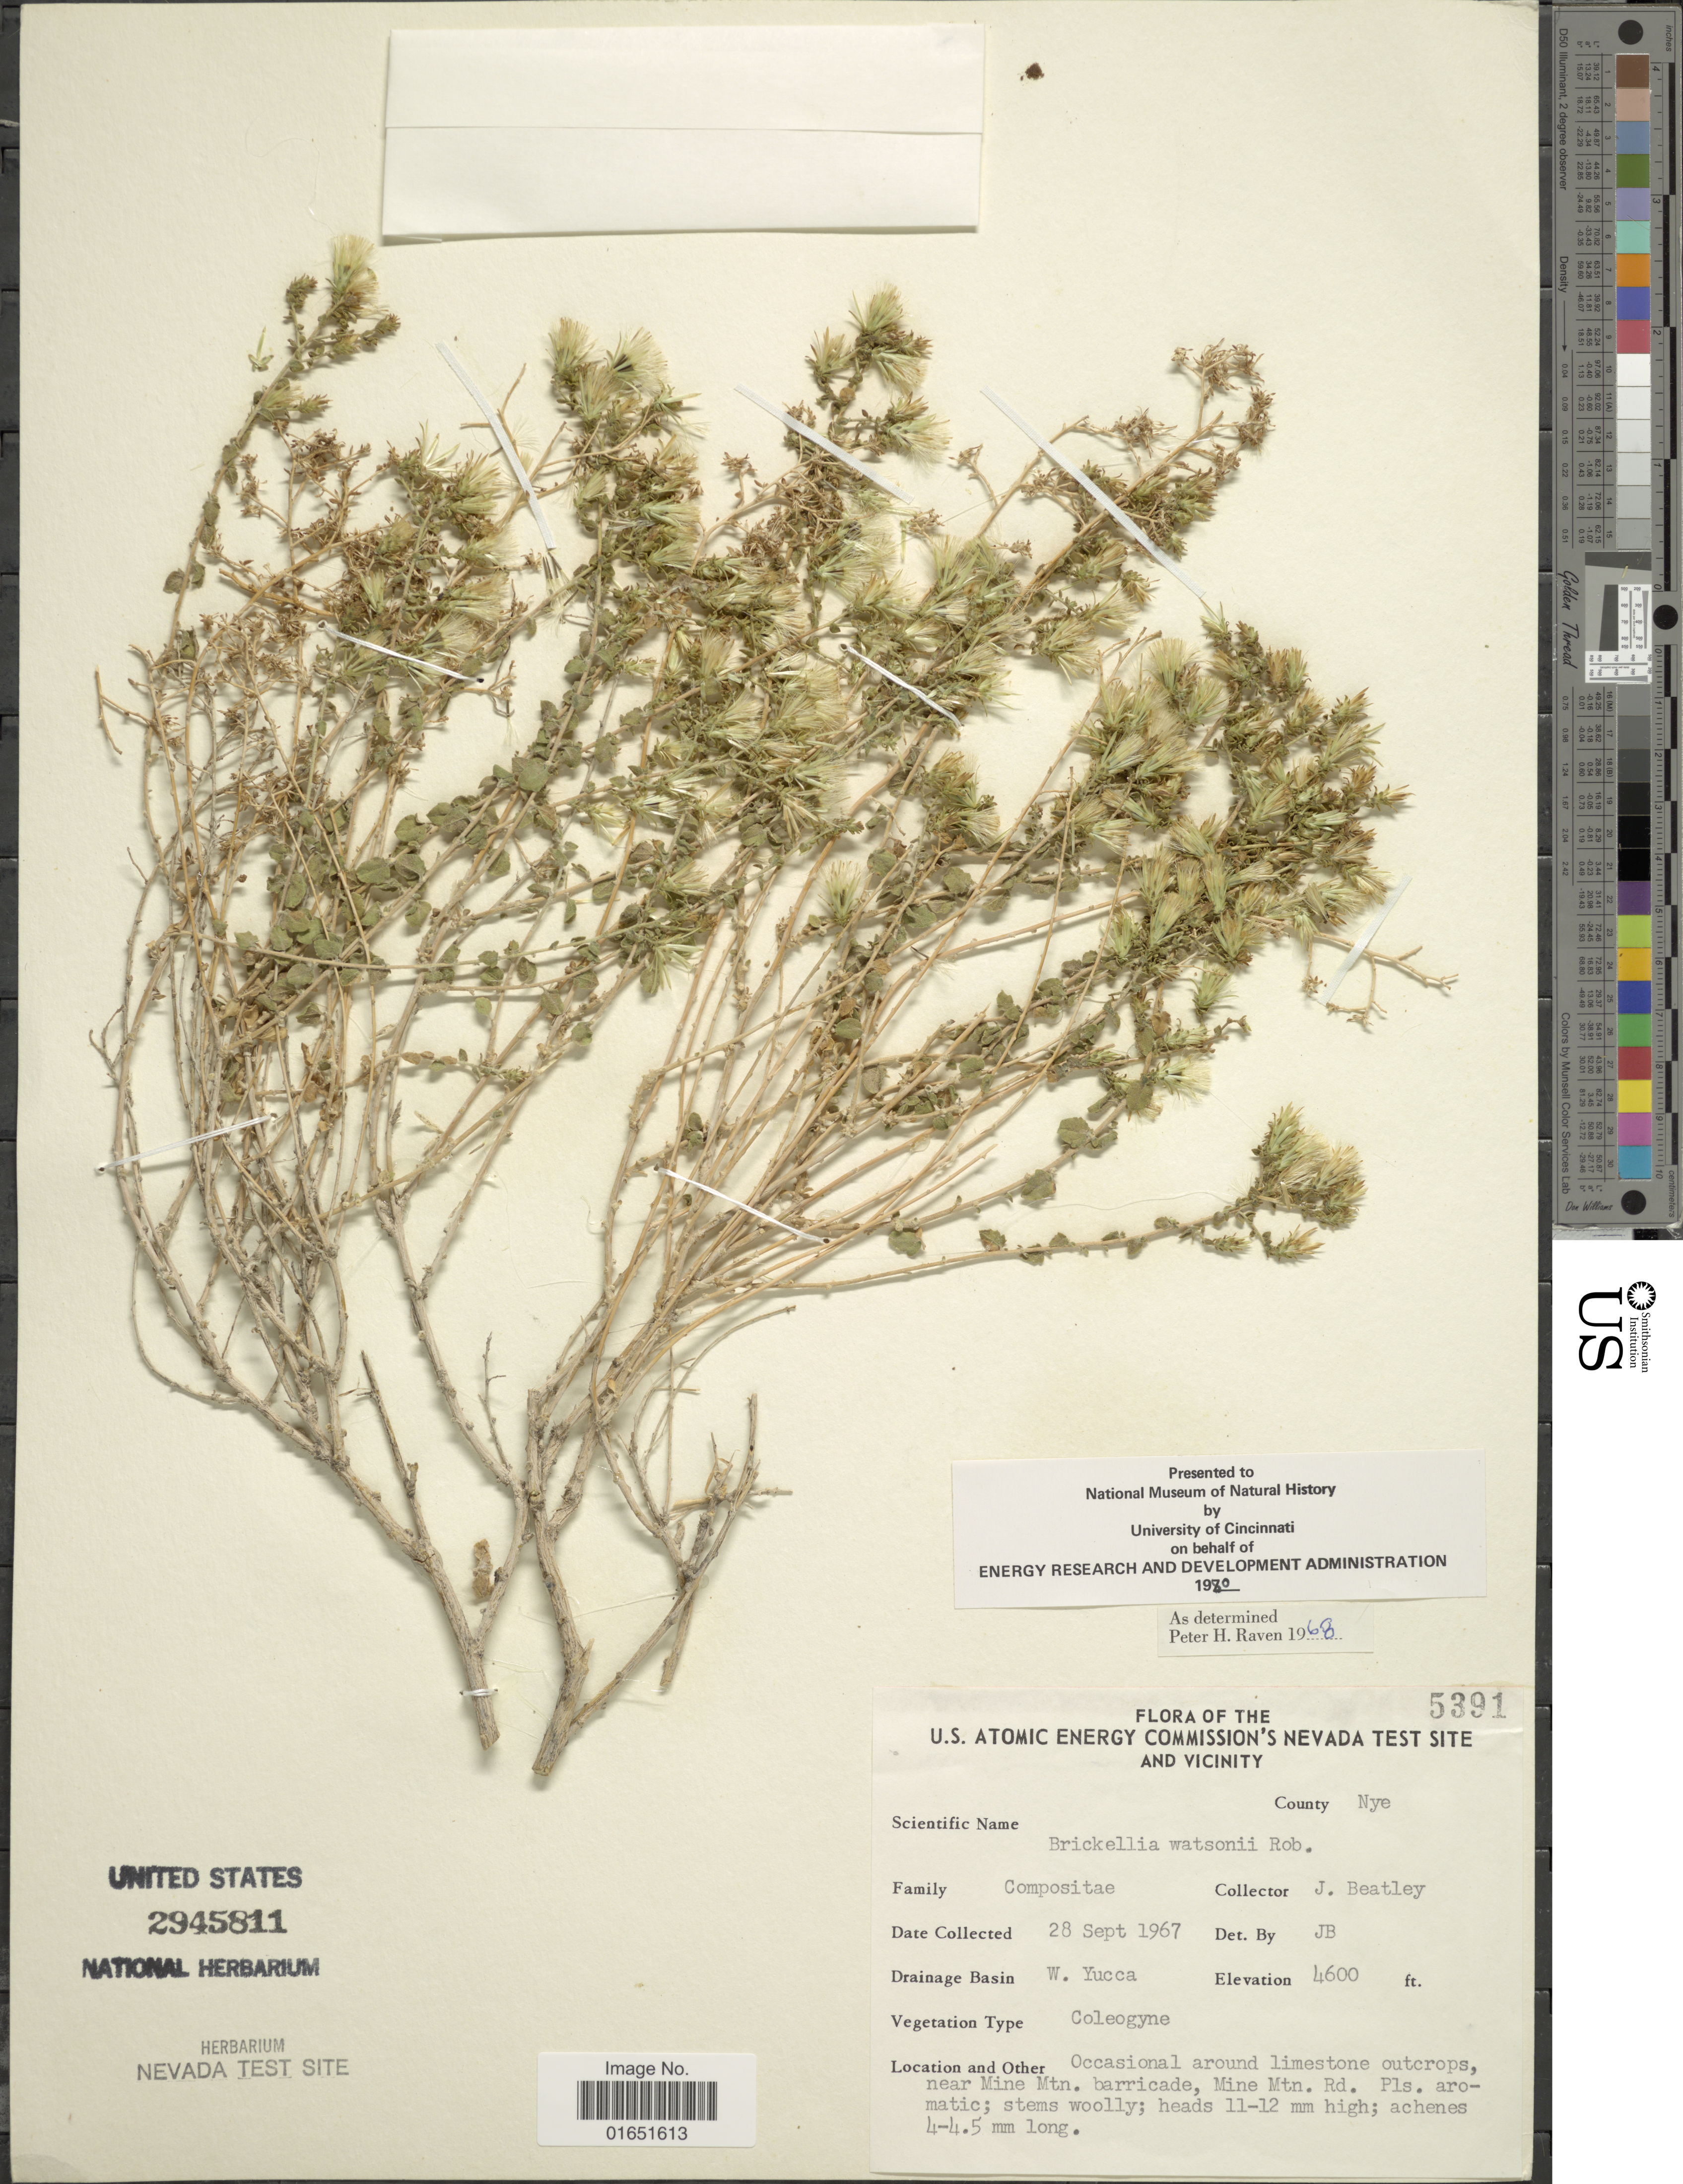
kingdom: Plantae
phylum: Tracheophyta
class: Magnoliopsida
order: Asterales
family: Asteraceae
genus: Brickellia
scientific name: Brickellia watsonii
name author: B.L. Rob.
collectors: J. C. Beatley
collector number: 5391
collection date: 1967-09-28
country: United States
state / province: Nevada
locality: U.S. Atomic Energy Commison's Nevada Test Site and Vicinity, County Nye, Drainage Basin W. Yucca, Occasional around limestone outcrops, near Mine Mtn. barricade, Mine Mtn Rd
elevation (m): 1402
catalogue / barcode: US 2945811